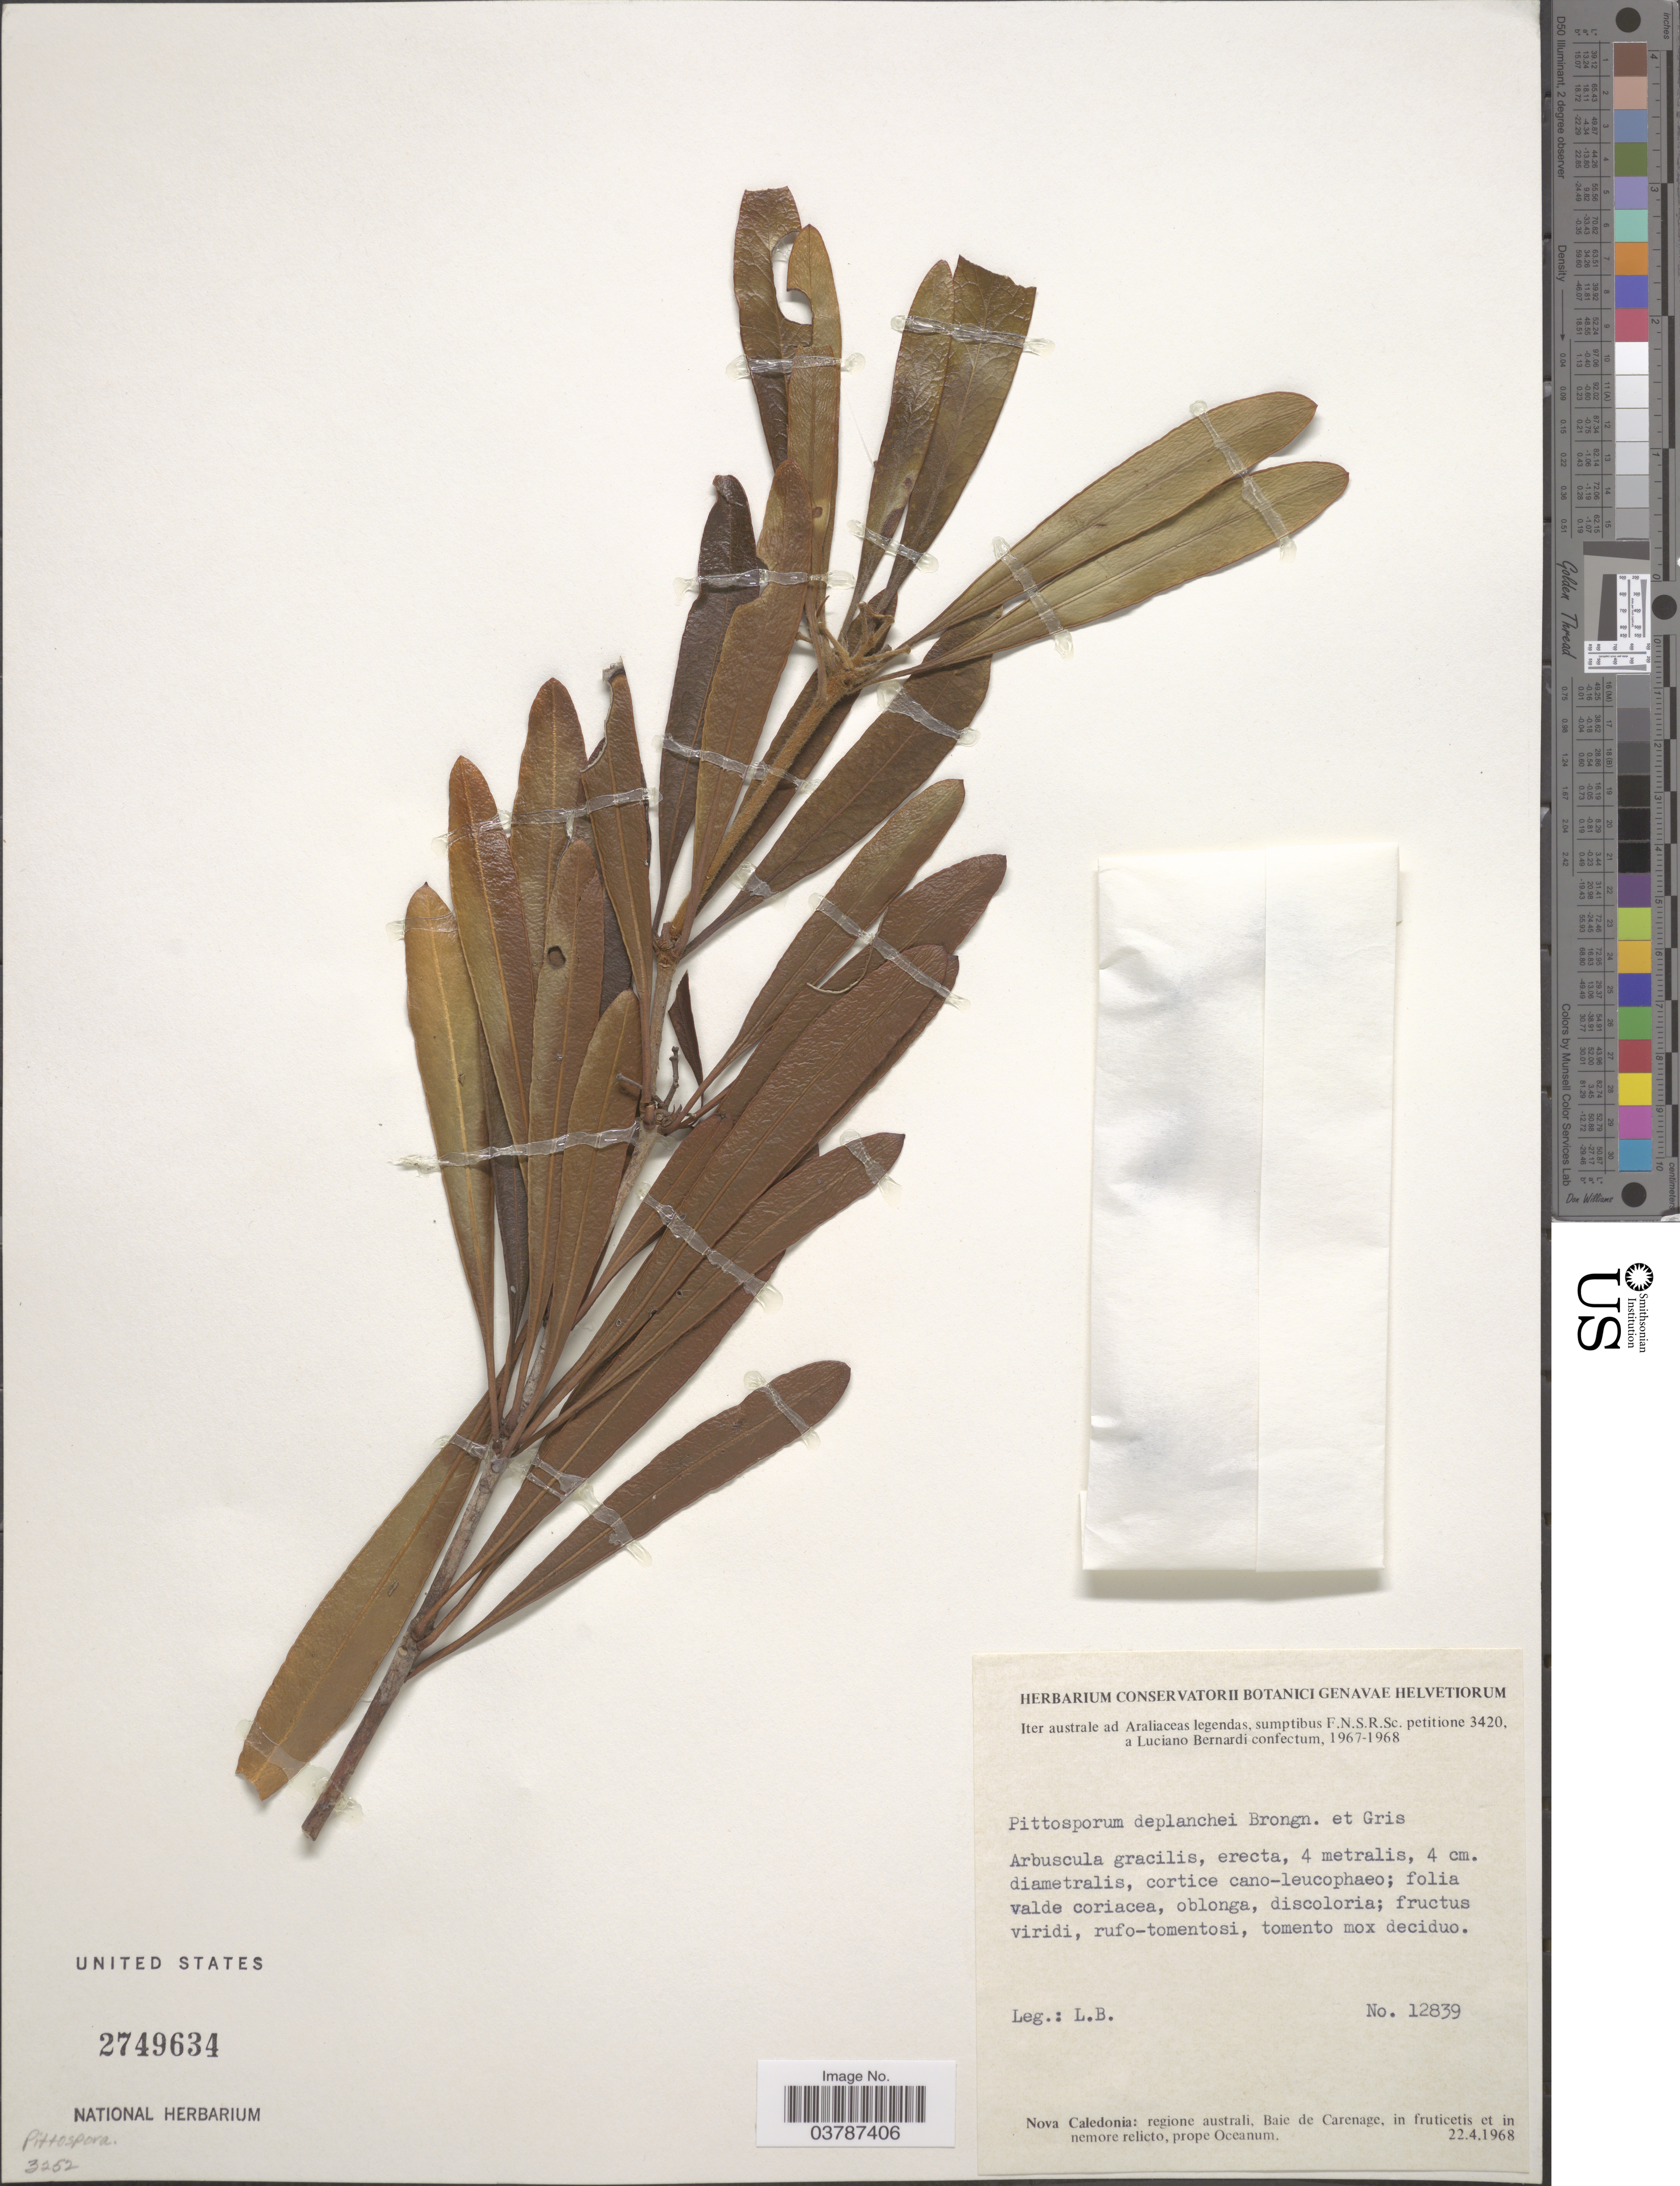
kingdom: Plantae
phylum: Tracheophyta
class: Magnoliopsida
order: Apiales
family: Pittosporaceae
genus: Pittosporum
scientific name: Pittosporum deplanchei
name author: Brongn. & Gris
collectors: L. Bernardi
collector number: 12839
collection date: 1968-04-22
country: New Caledonia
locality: Iter australe ad araliaceas legendas.? Nova Caledonia: regione australi, Baie de Carenage, in fructicetis et in nemore relicto, prope Oceanum.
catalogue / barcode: US 2749634